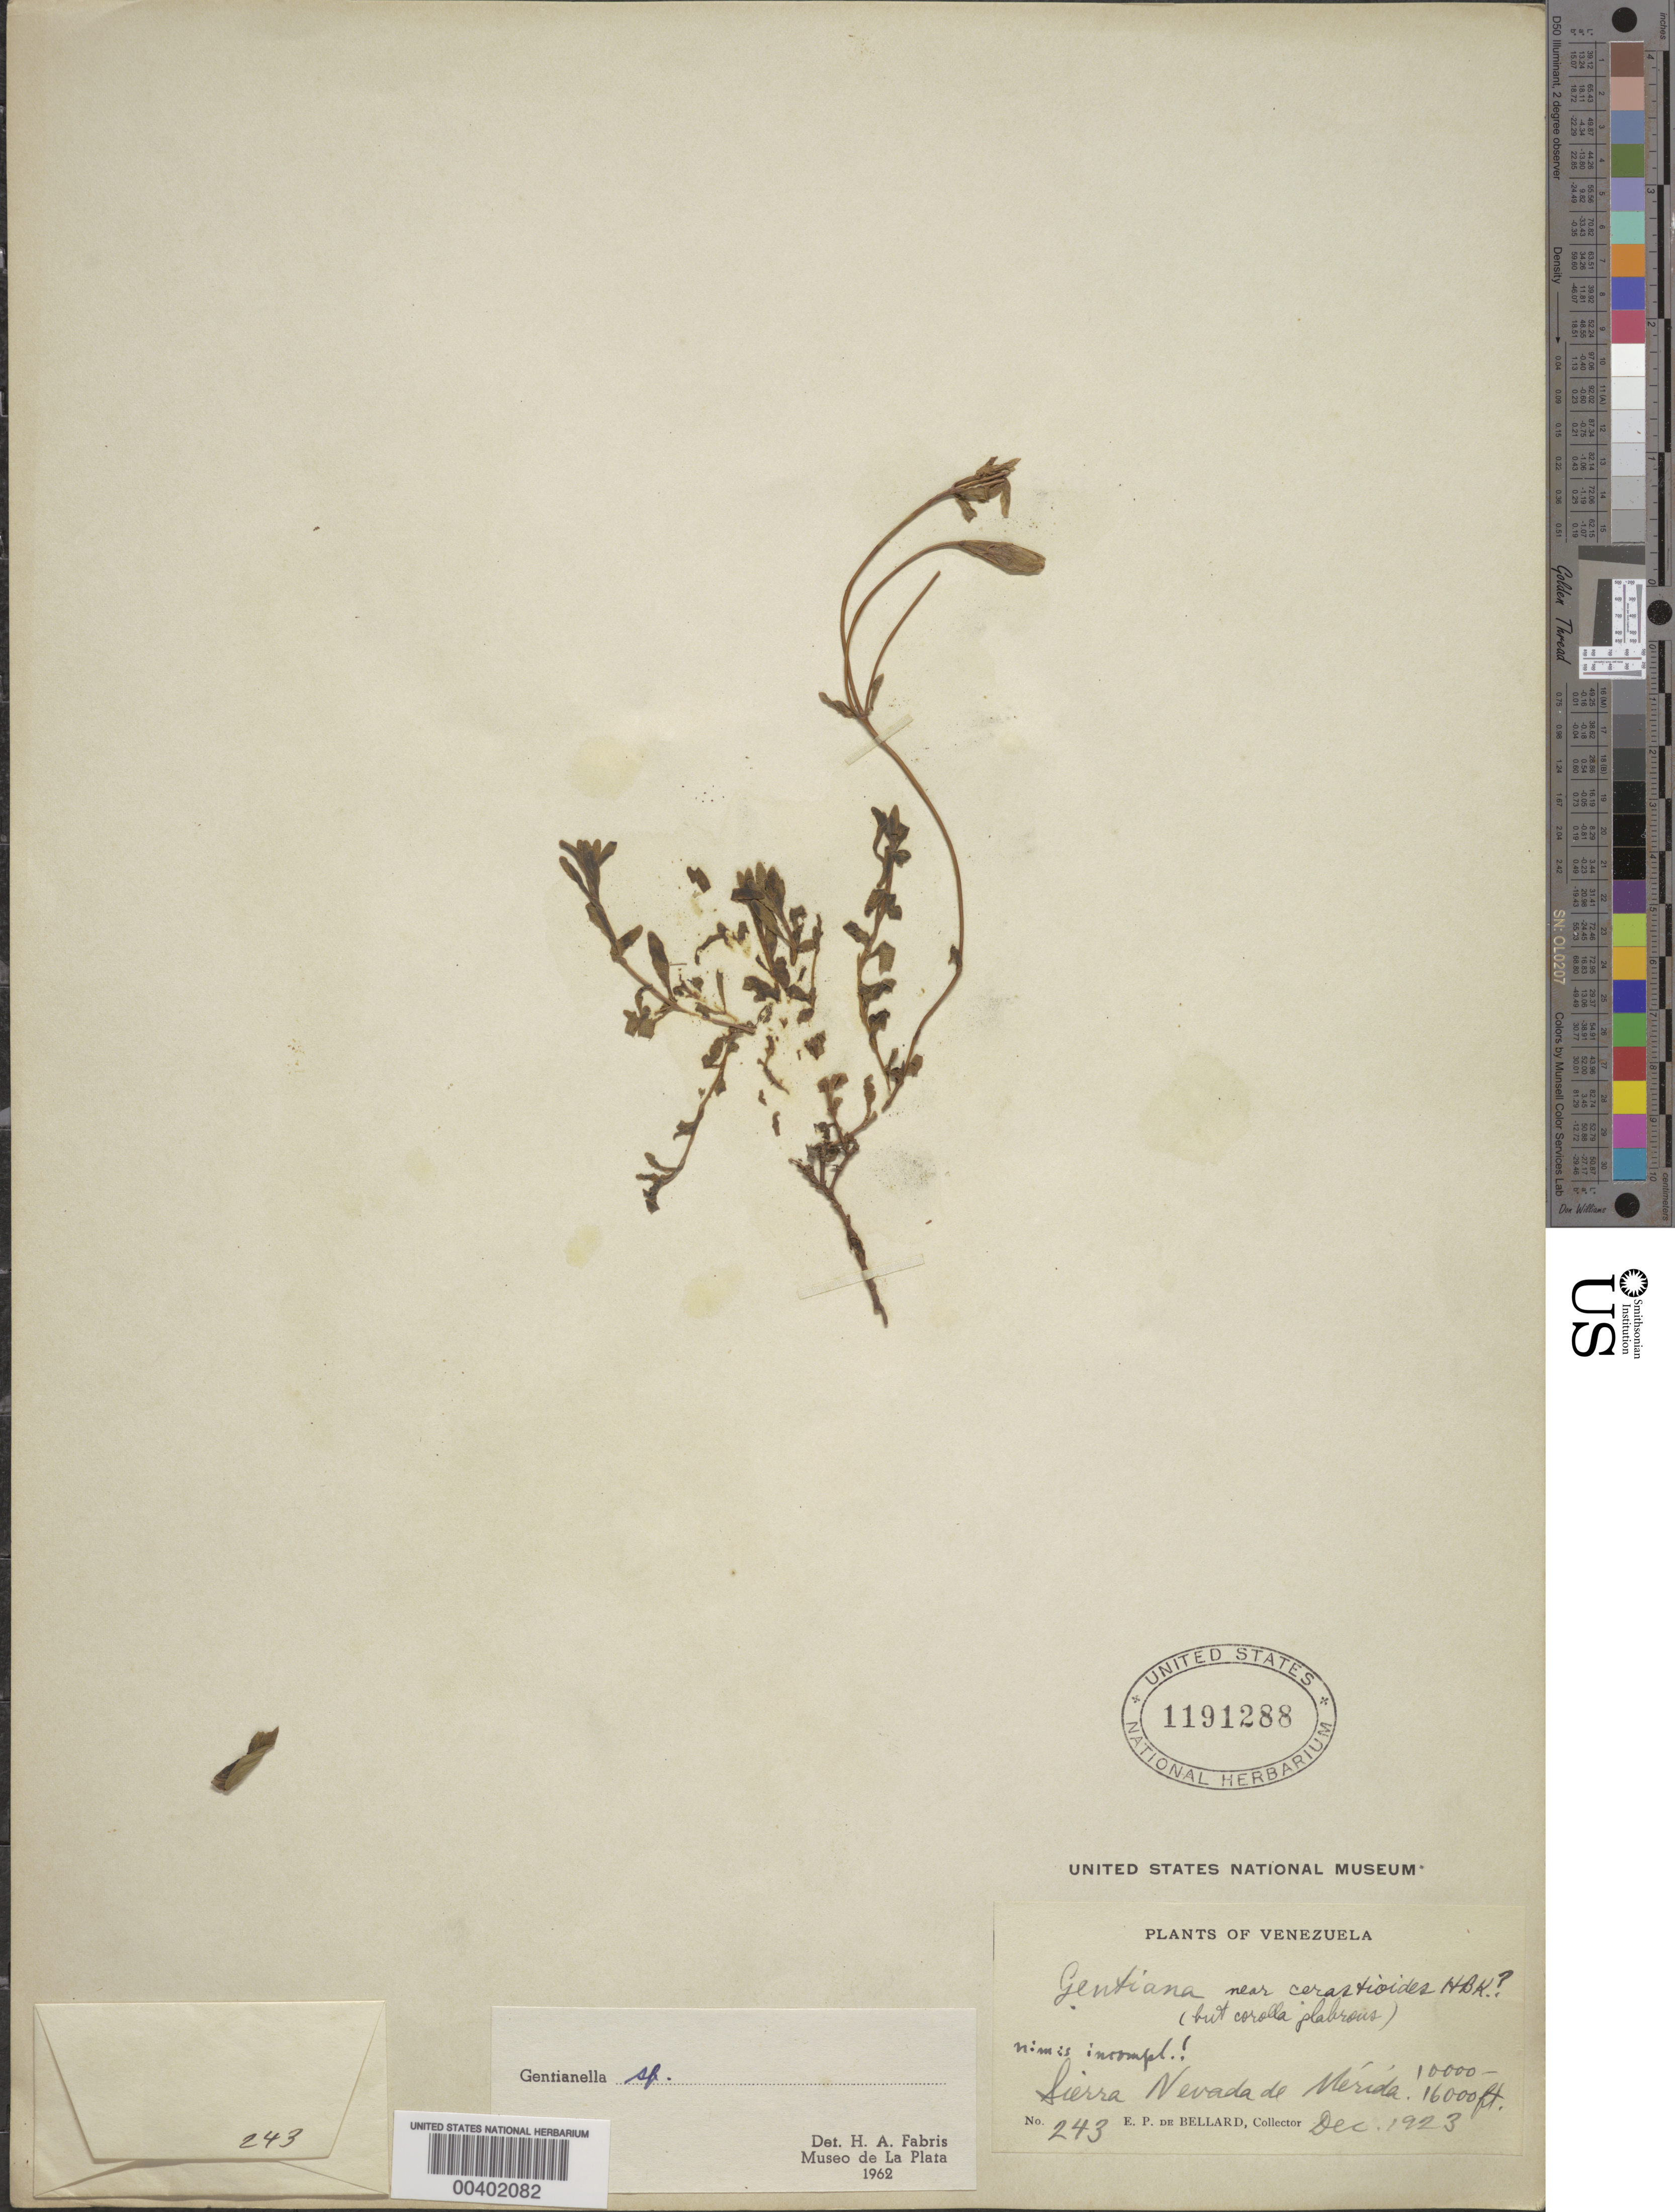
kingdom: Plantae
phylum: Tracheophyta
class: Magnoliopsida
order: Gentianales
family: Gentianaceae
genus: Gentiana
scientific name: Gentiana sp.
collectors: E. de Bellard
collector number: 243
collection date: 1923-12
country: Venezuela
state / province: Mérida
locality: Sierra Nevada de Mérida.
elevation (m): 3048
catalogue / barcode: US 1191288